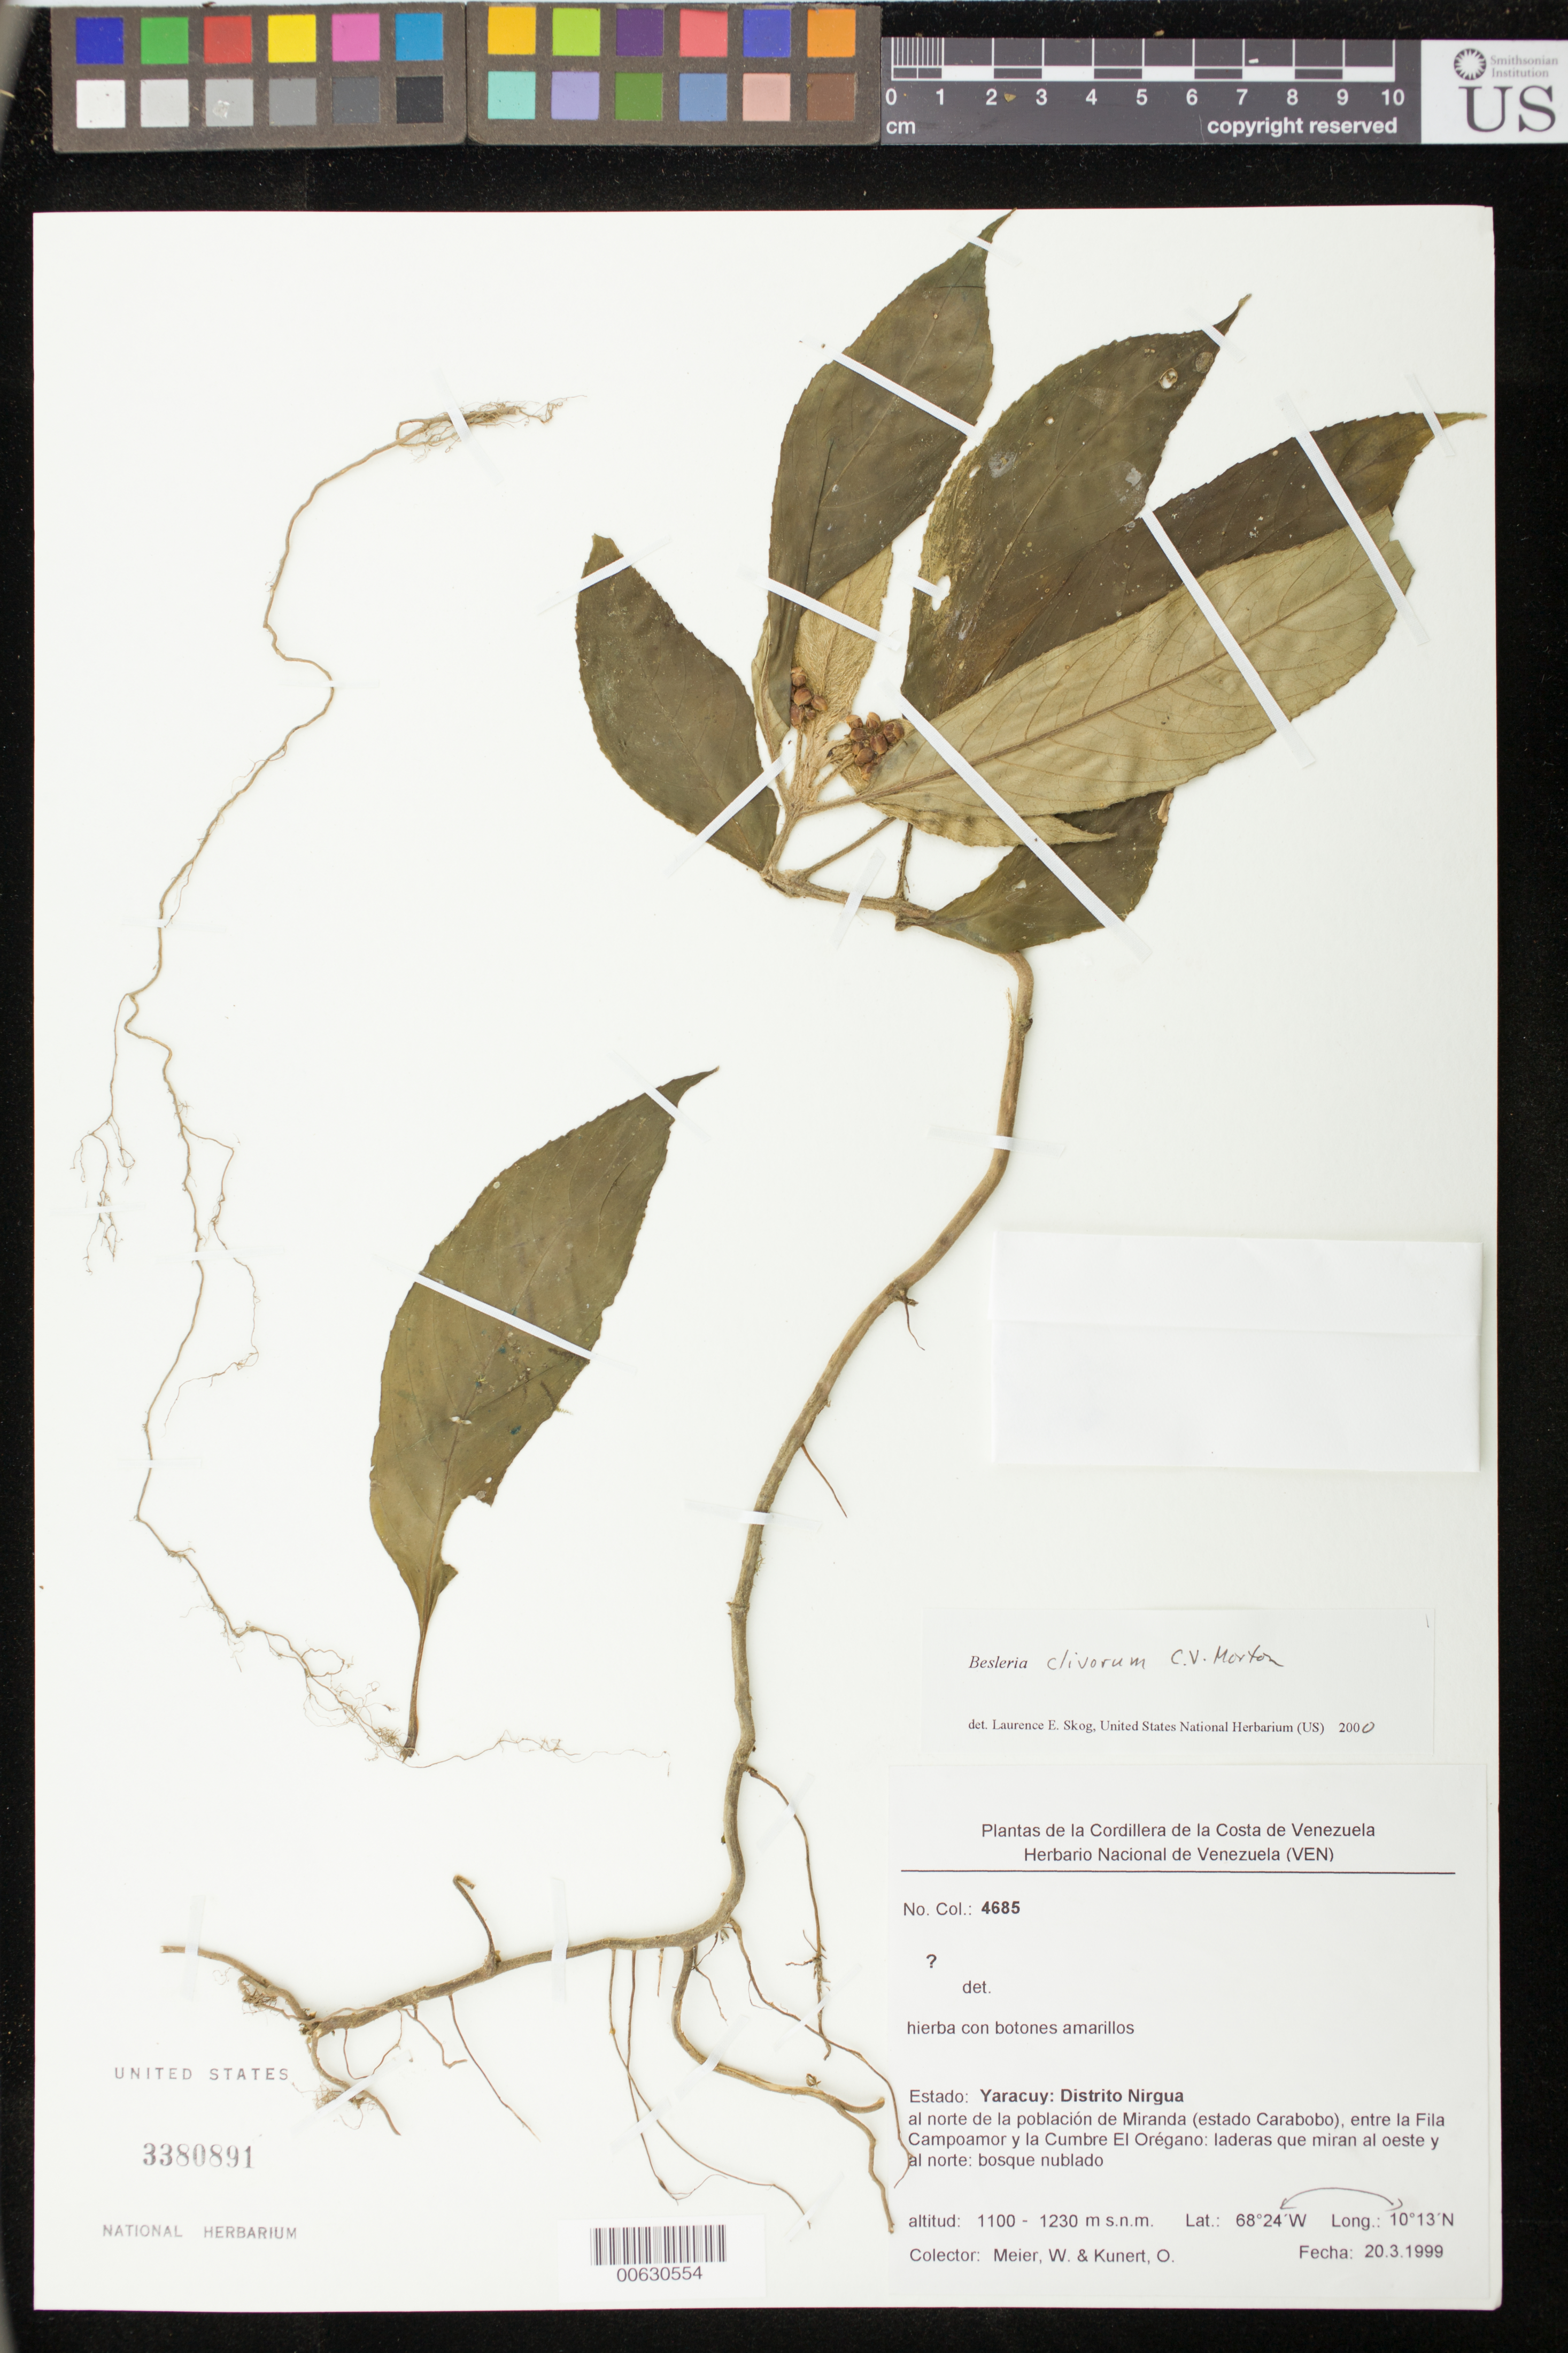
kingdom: Plantae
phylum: Tracheophyta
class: Magnoliopsida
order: Lamiales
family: Gesneriaceae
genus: Besleria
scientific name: Besleria clivorum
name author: C.V. Morton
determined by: Skog, Laurence E.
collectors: W. Meier & O. Kunert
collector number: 4685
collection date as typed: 20 Mar 1999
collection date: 1999-03-20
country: Venezuela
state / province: Yaracuy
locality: Distrito Nirgua; al norte de la población de Miranda (estado Carabobo), entre la Fila Campoamor y la Cumbre El Orégano: laderas que miran al oeste y al norte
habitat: Bosque nublado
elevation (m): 1100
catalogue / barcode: US 3380891